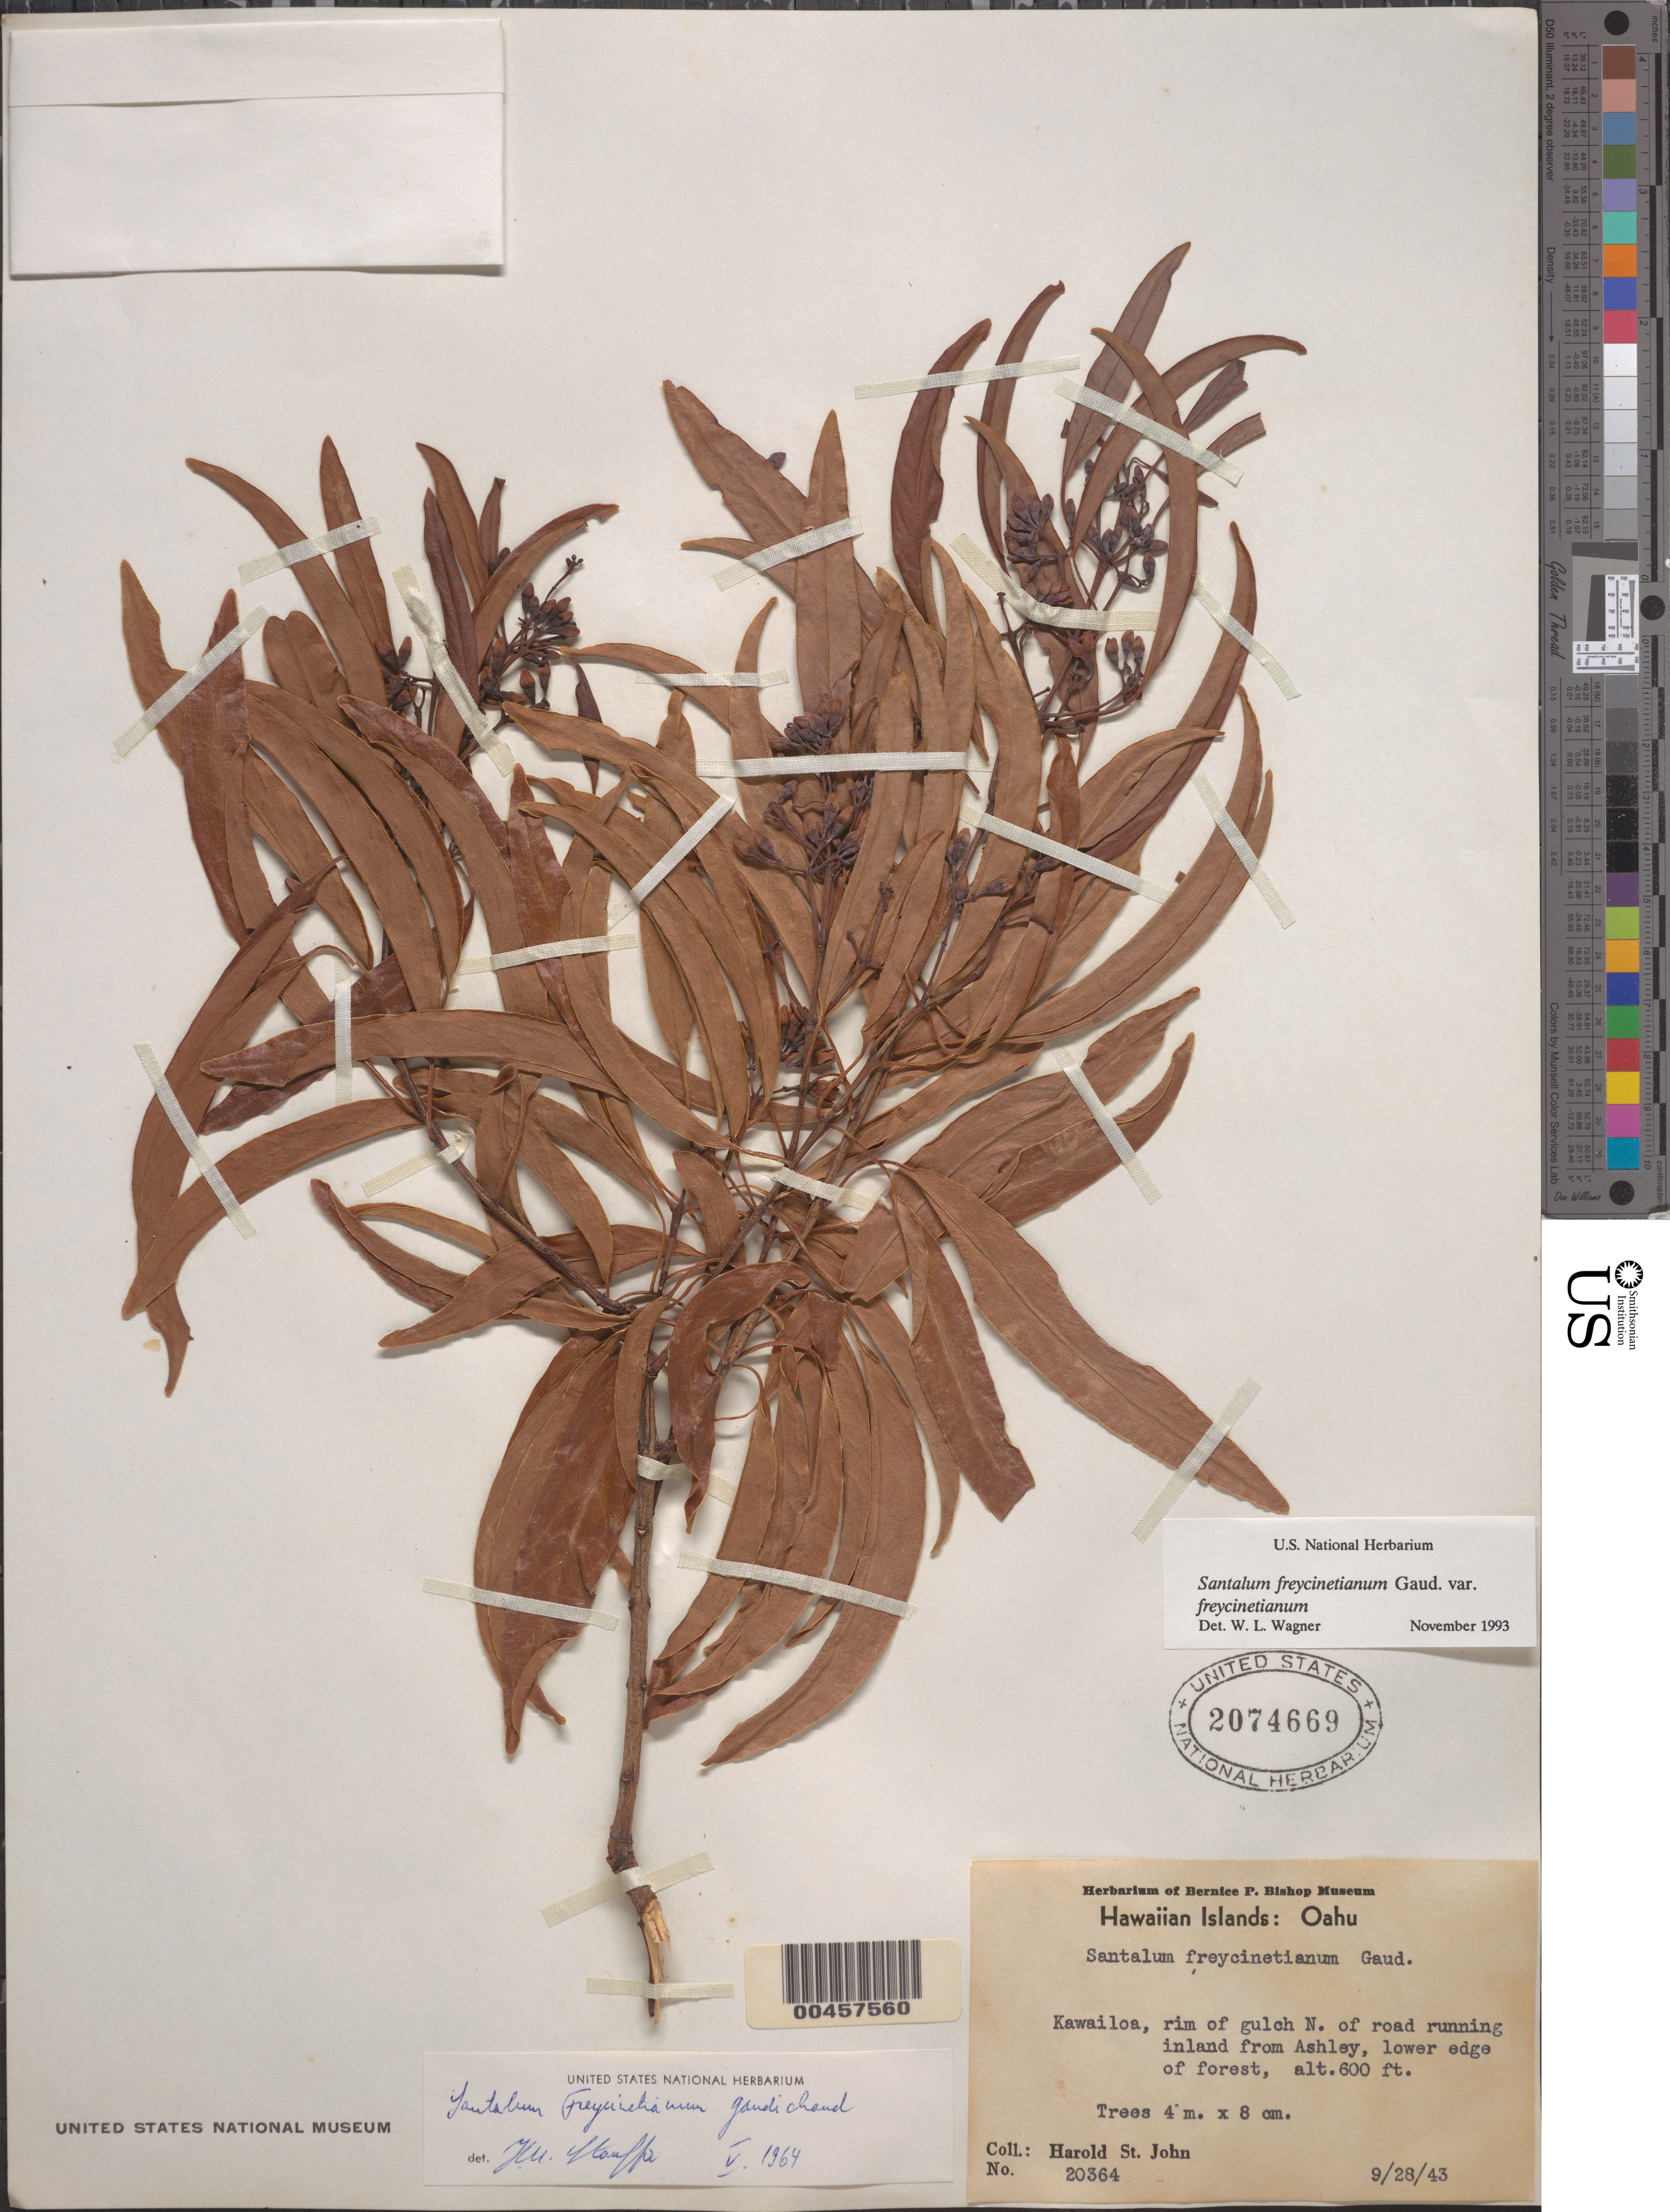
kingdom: Plantae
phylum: Tracheophyta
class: Magnoliopsida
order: Santalales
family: Santalaceae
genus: Santalum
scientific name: Santalum freycinetianum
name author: Gaudich.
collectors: H. St. John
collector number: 20364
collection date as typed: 28 Sep 1943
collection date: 1943-09-28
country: United States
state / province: Hawaii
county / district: Honolulu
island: Oahu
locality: Kawailoa, rim of gulch N of road running inland from Ashley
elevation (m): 183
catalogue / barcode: US 2074669